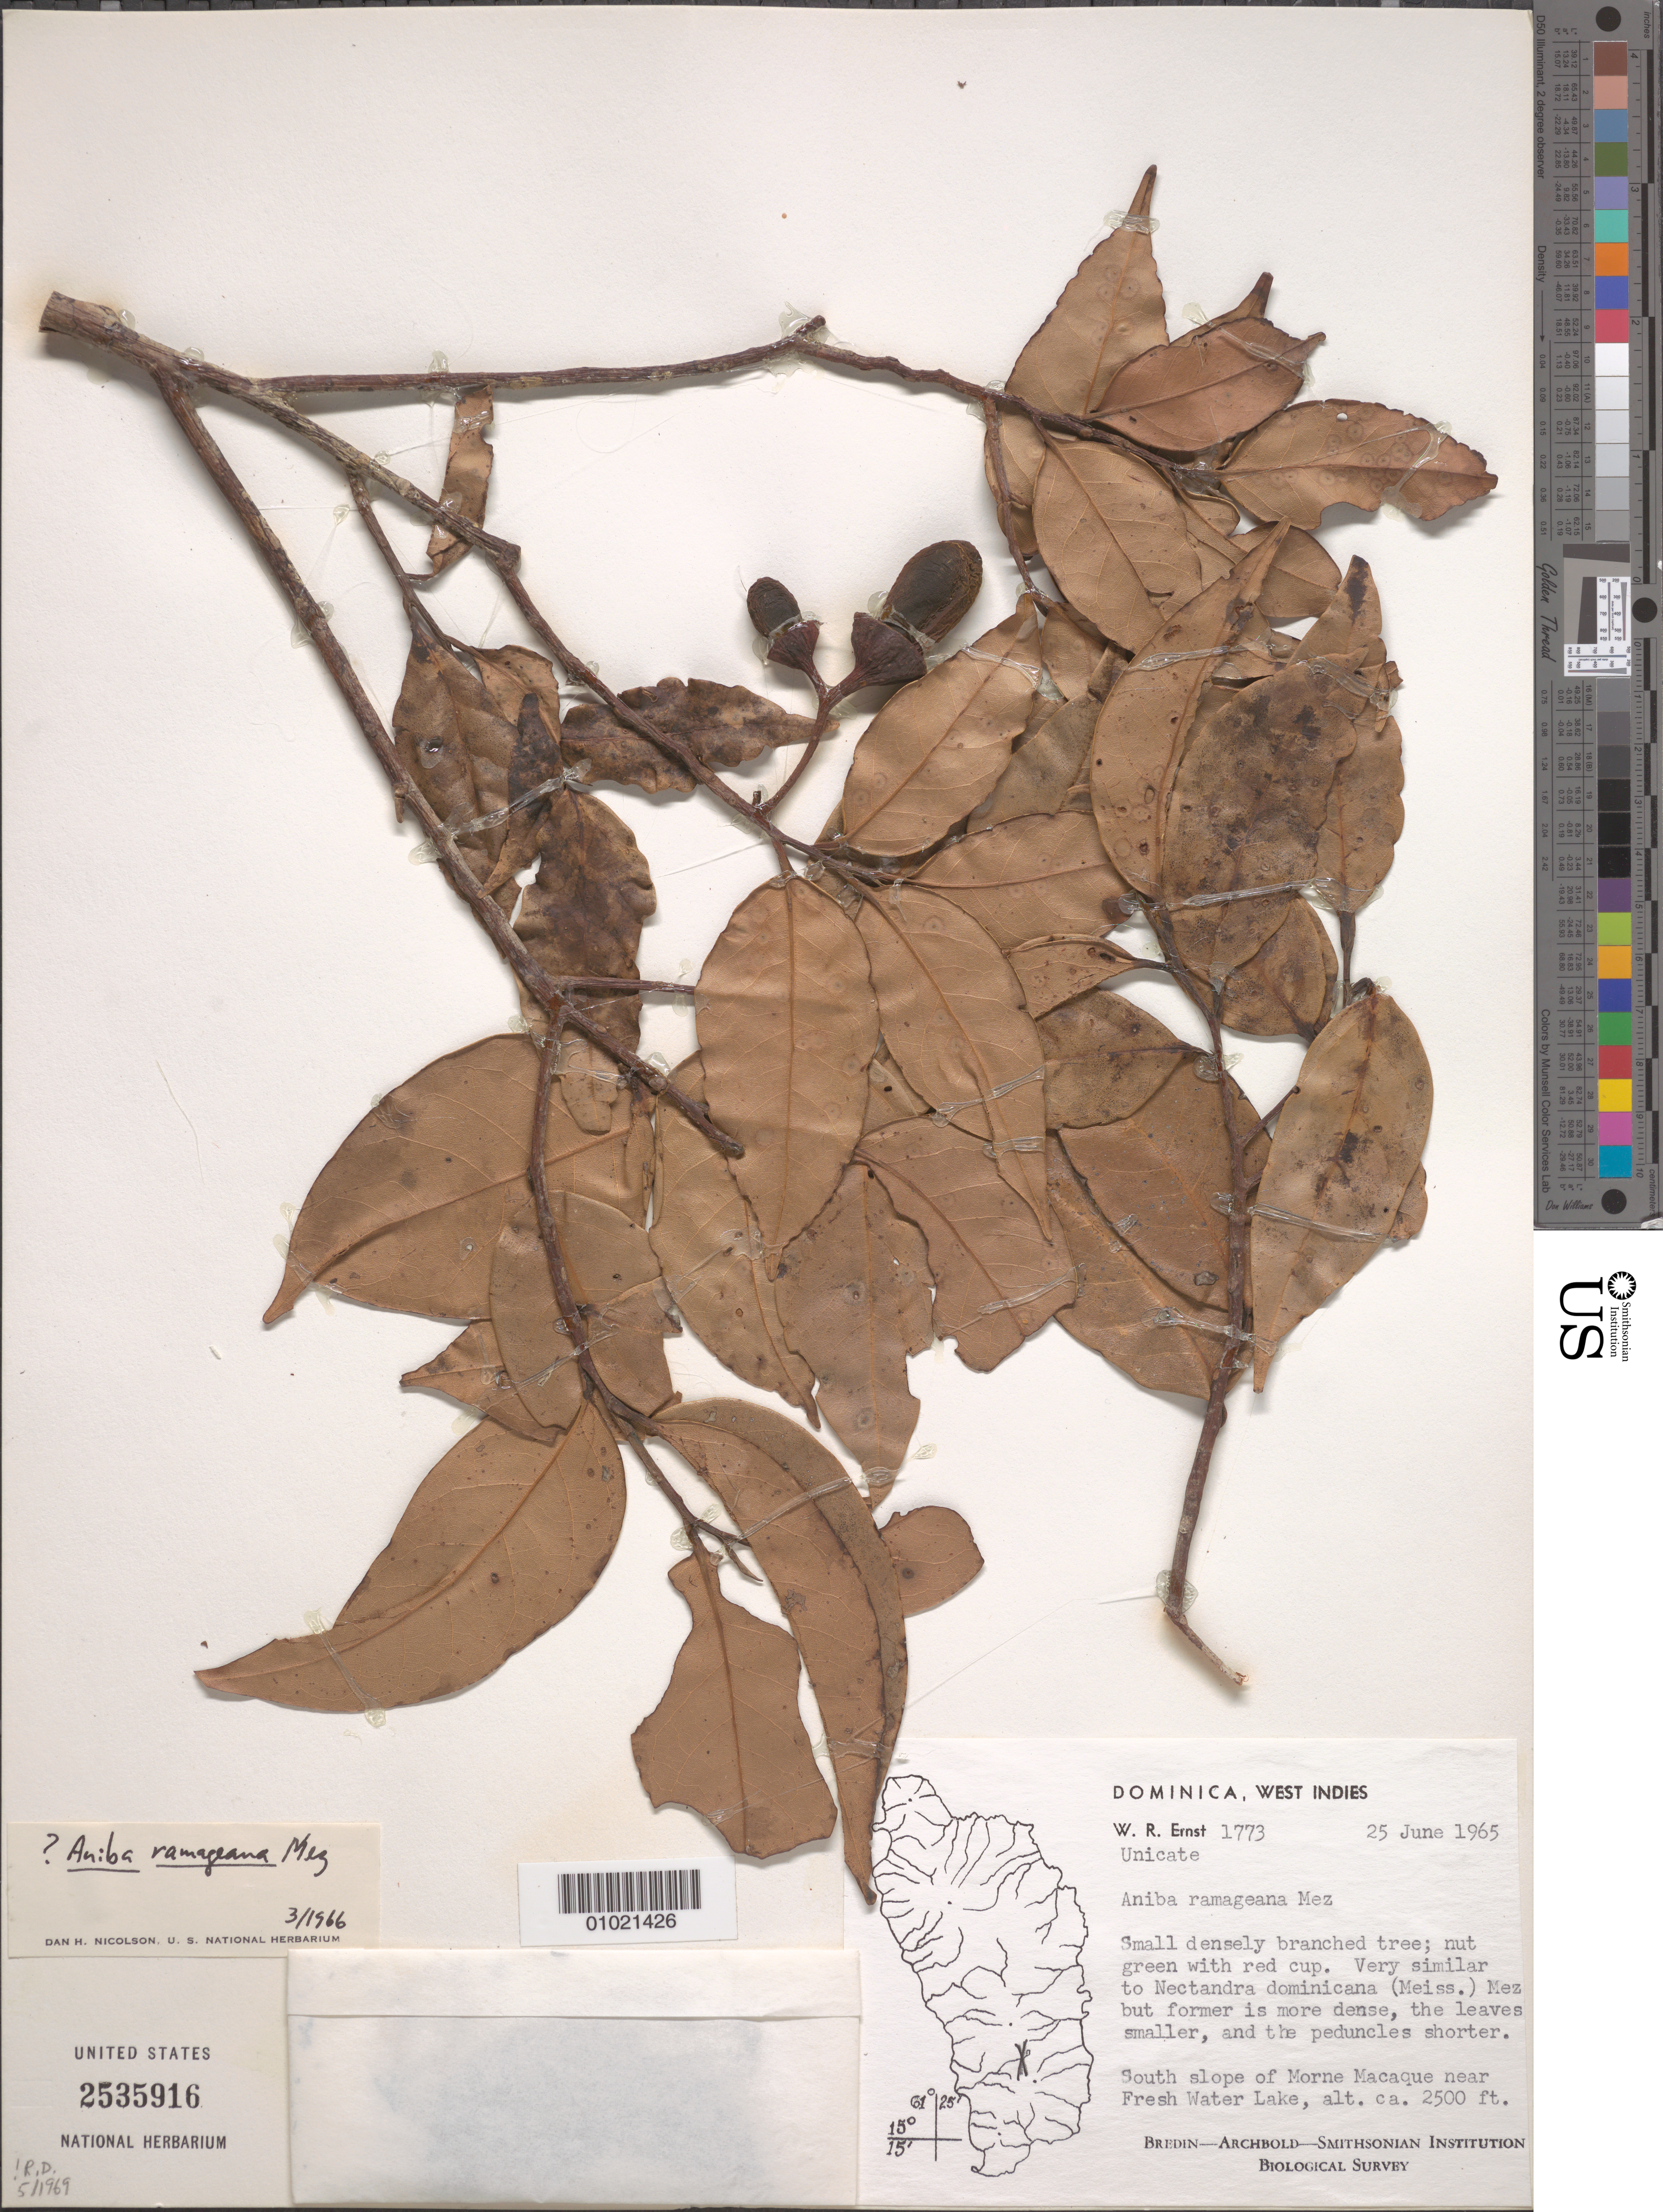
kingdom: Plantae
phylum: Tracheophyta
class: Magnoliopsida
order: Laurales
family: Lauraceae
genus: Aniba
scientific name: Aniba ramageana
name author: Mez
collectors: W. R. Ernst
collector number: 1773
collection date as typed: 25 Jun 1965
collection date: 1965-06-25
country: Dominica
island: Dominica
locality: South slope of Morne Macaque near Fresh Water Lake,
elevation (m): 762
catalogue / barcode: US 2535916